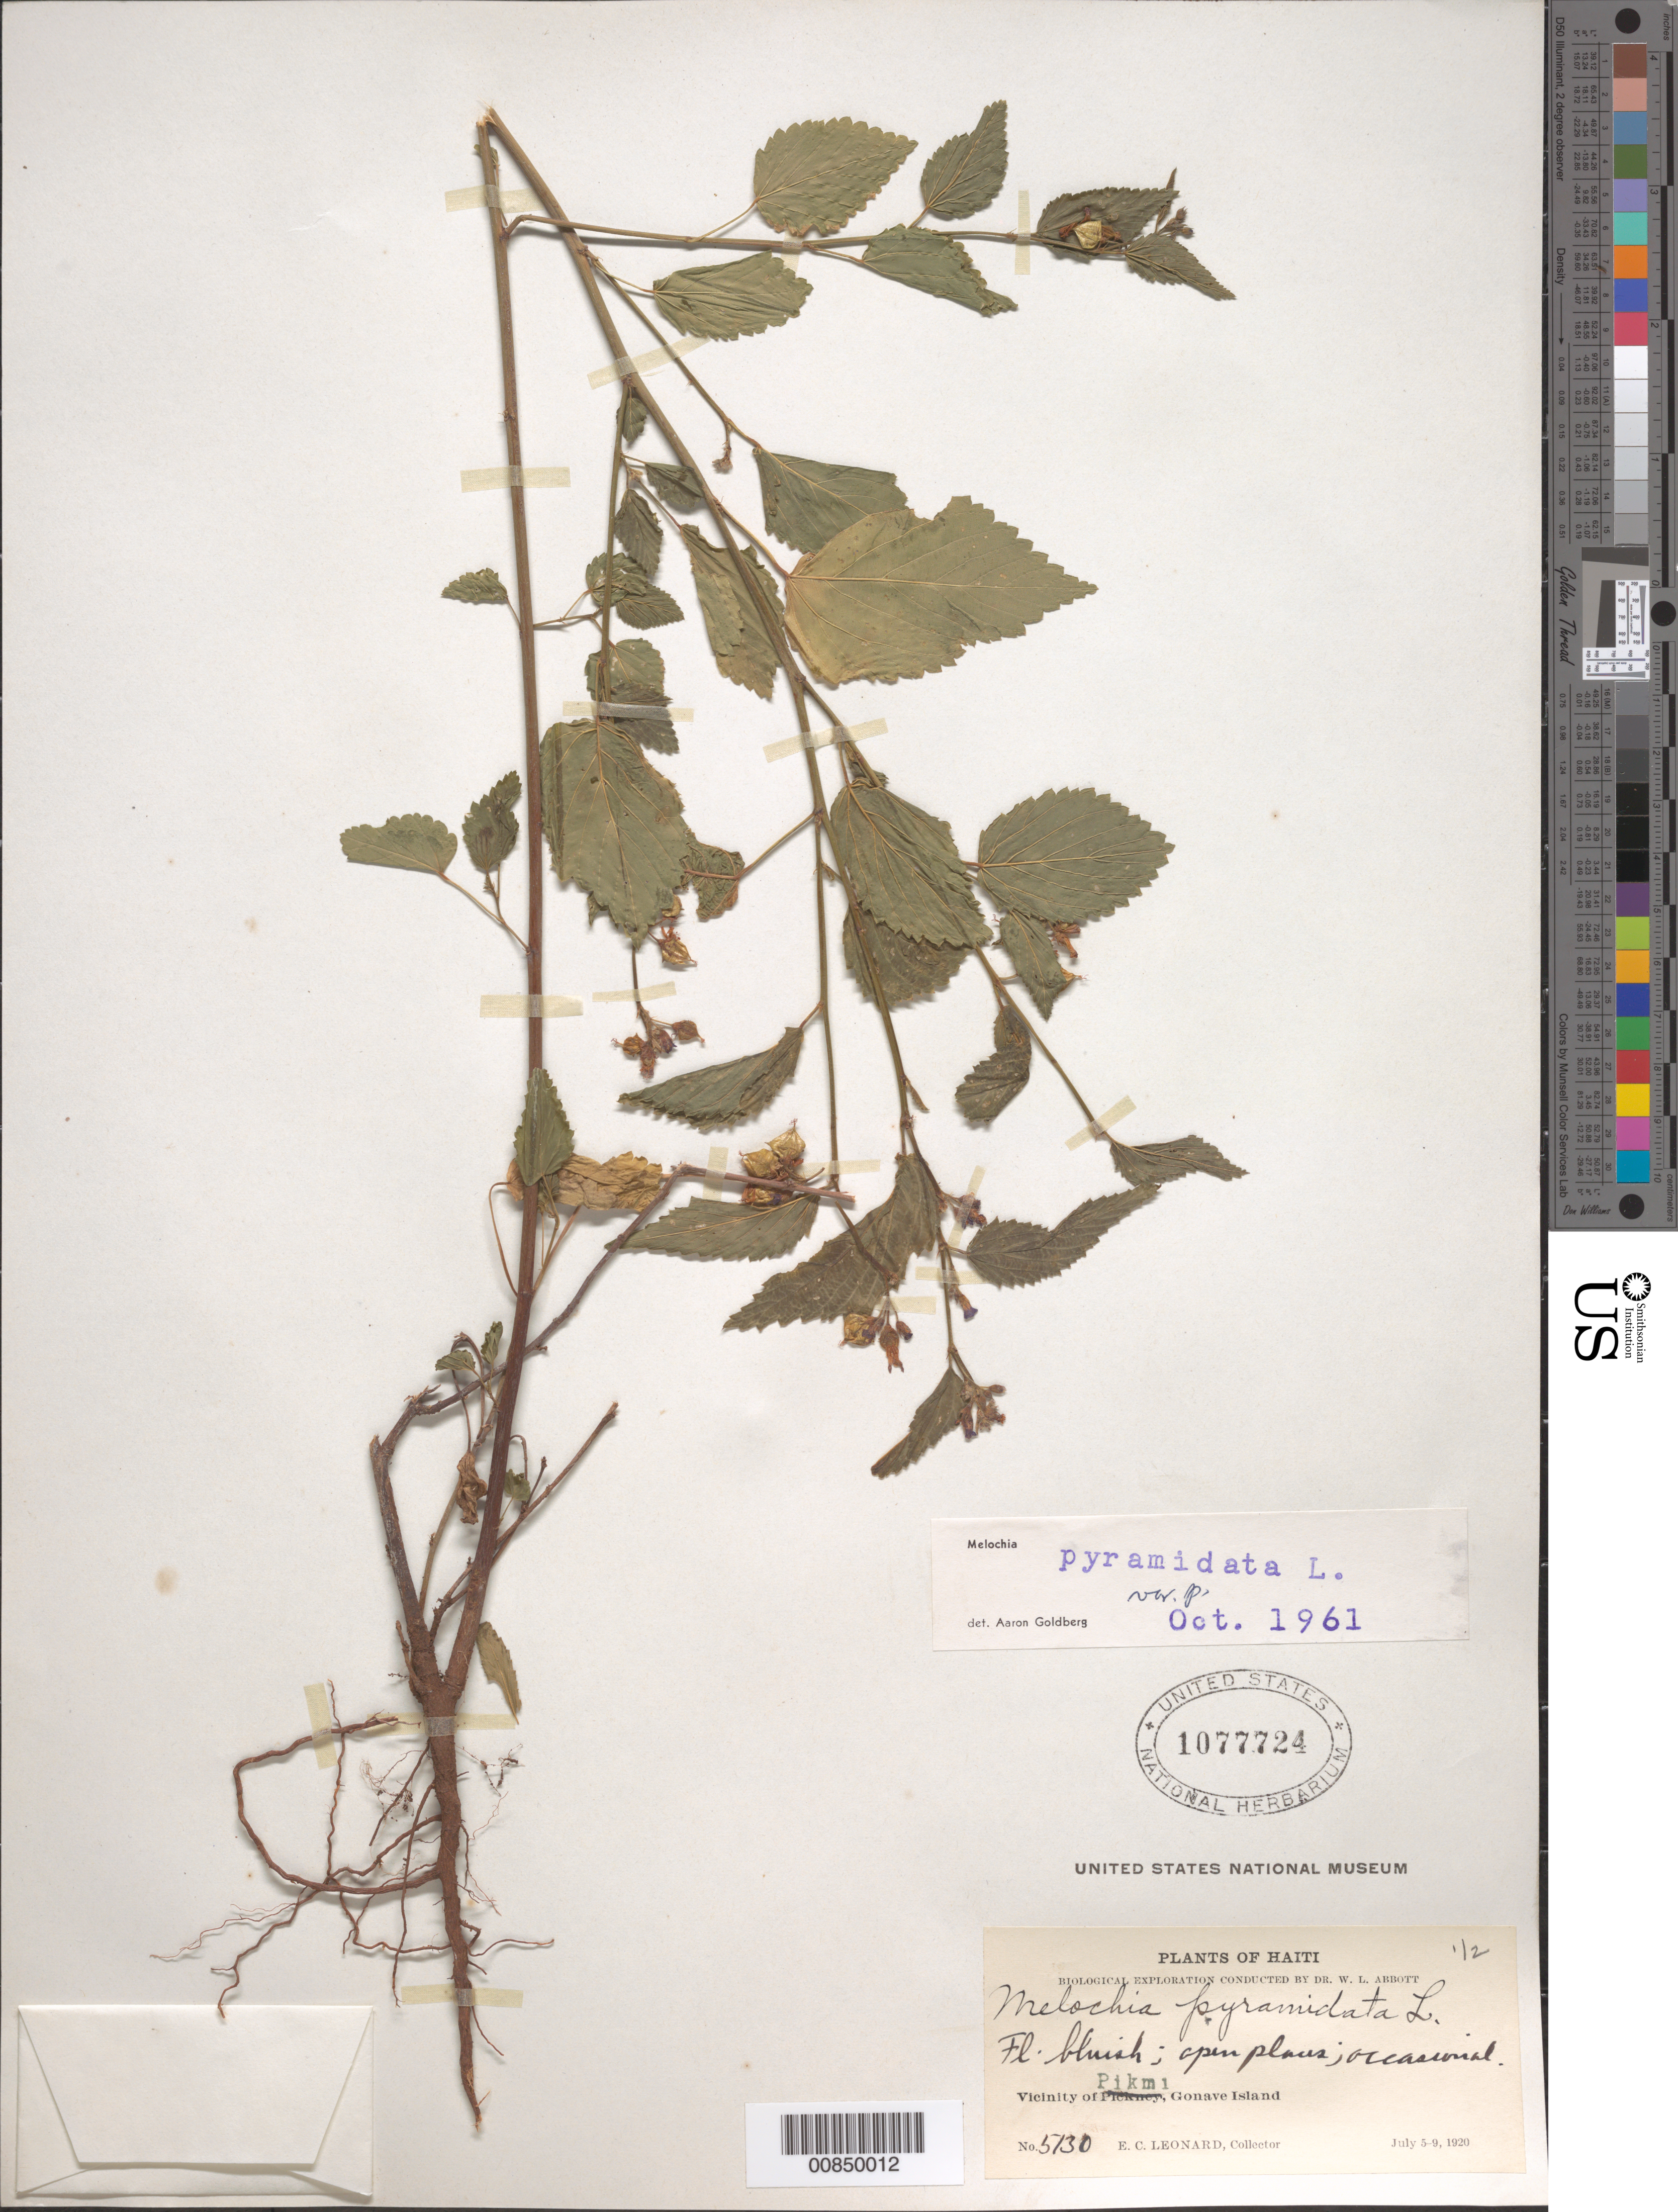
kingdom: Plantae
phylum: Tracheophyta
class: Magnoliopsida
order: Malvales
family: Malvaceae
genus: Melochia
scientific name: Melochia pyramidata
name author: L.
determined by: Goldberg, Aaron, (US), NMNH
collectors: E. C. Leonard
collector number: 5130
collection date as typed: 05 Jul 1920 to 09 Jul 1920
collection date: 1920-07-05/1920-07-09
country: Haiti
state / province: Ouest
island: Île de la Gonâve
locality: Vicinity of Pikmi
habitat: Open places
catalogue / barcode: US 1077724